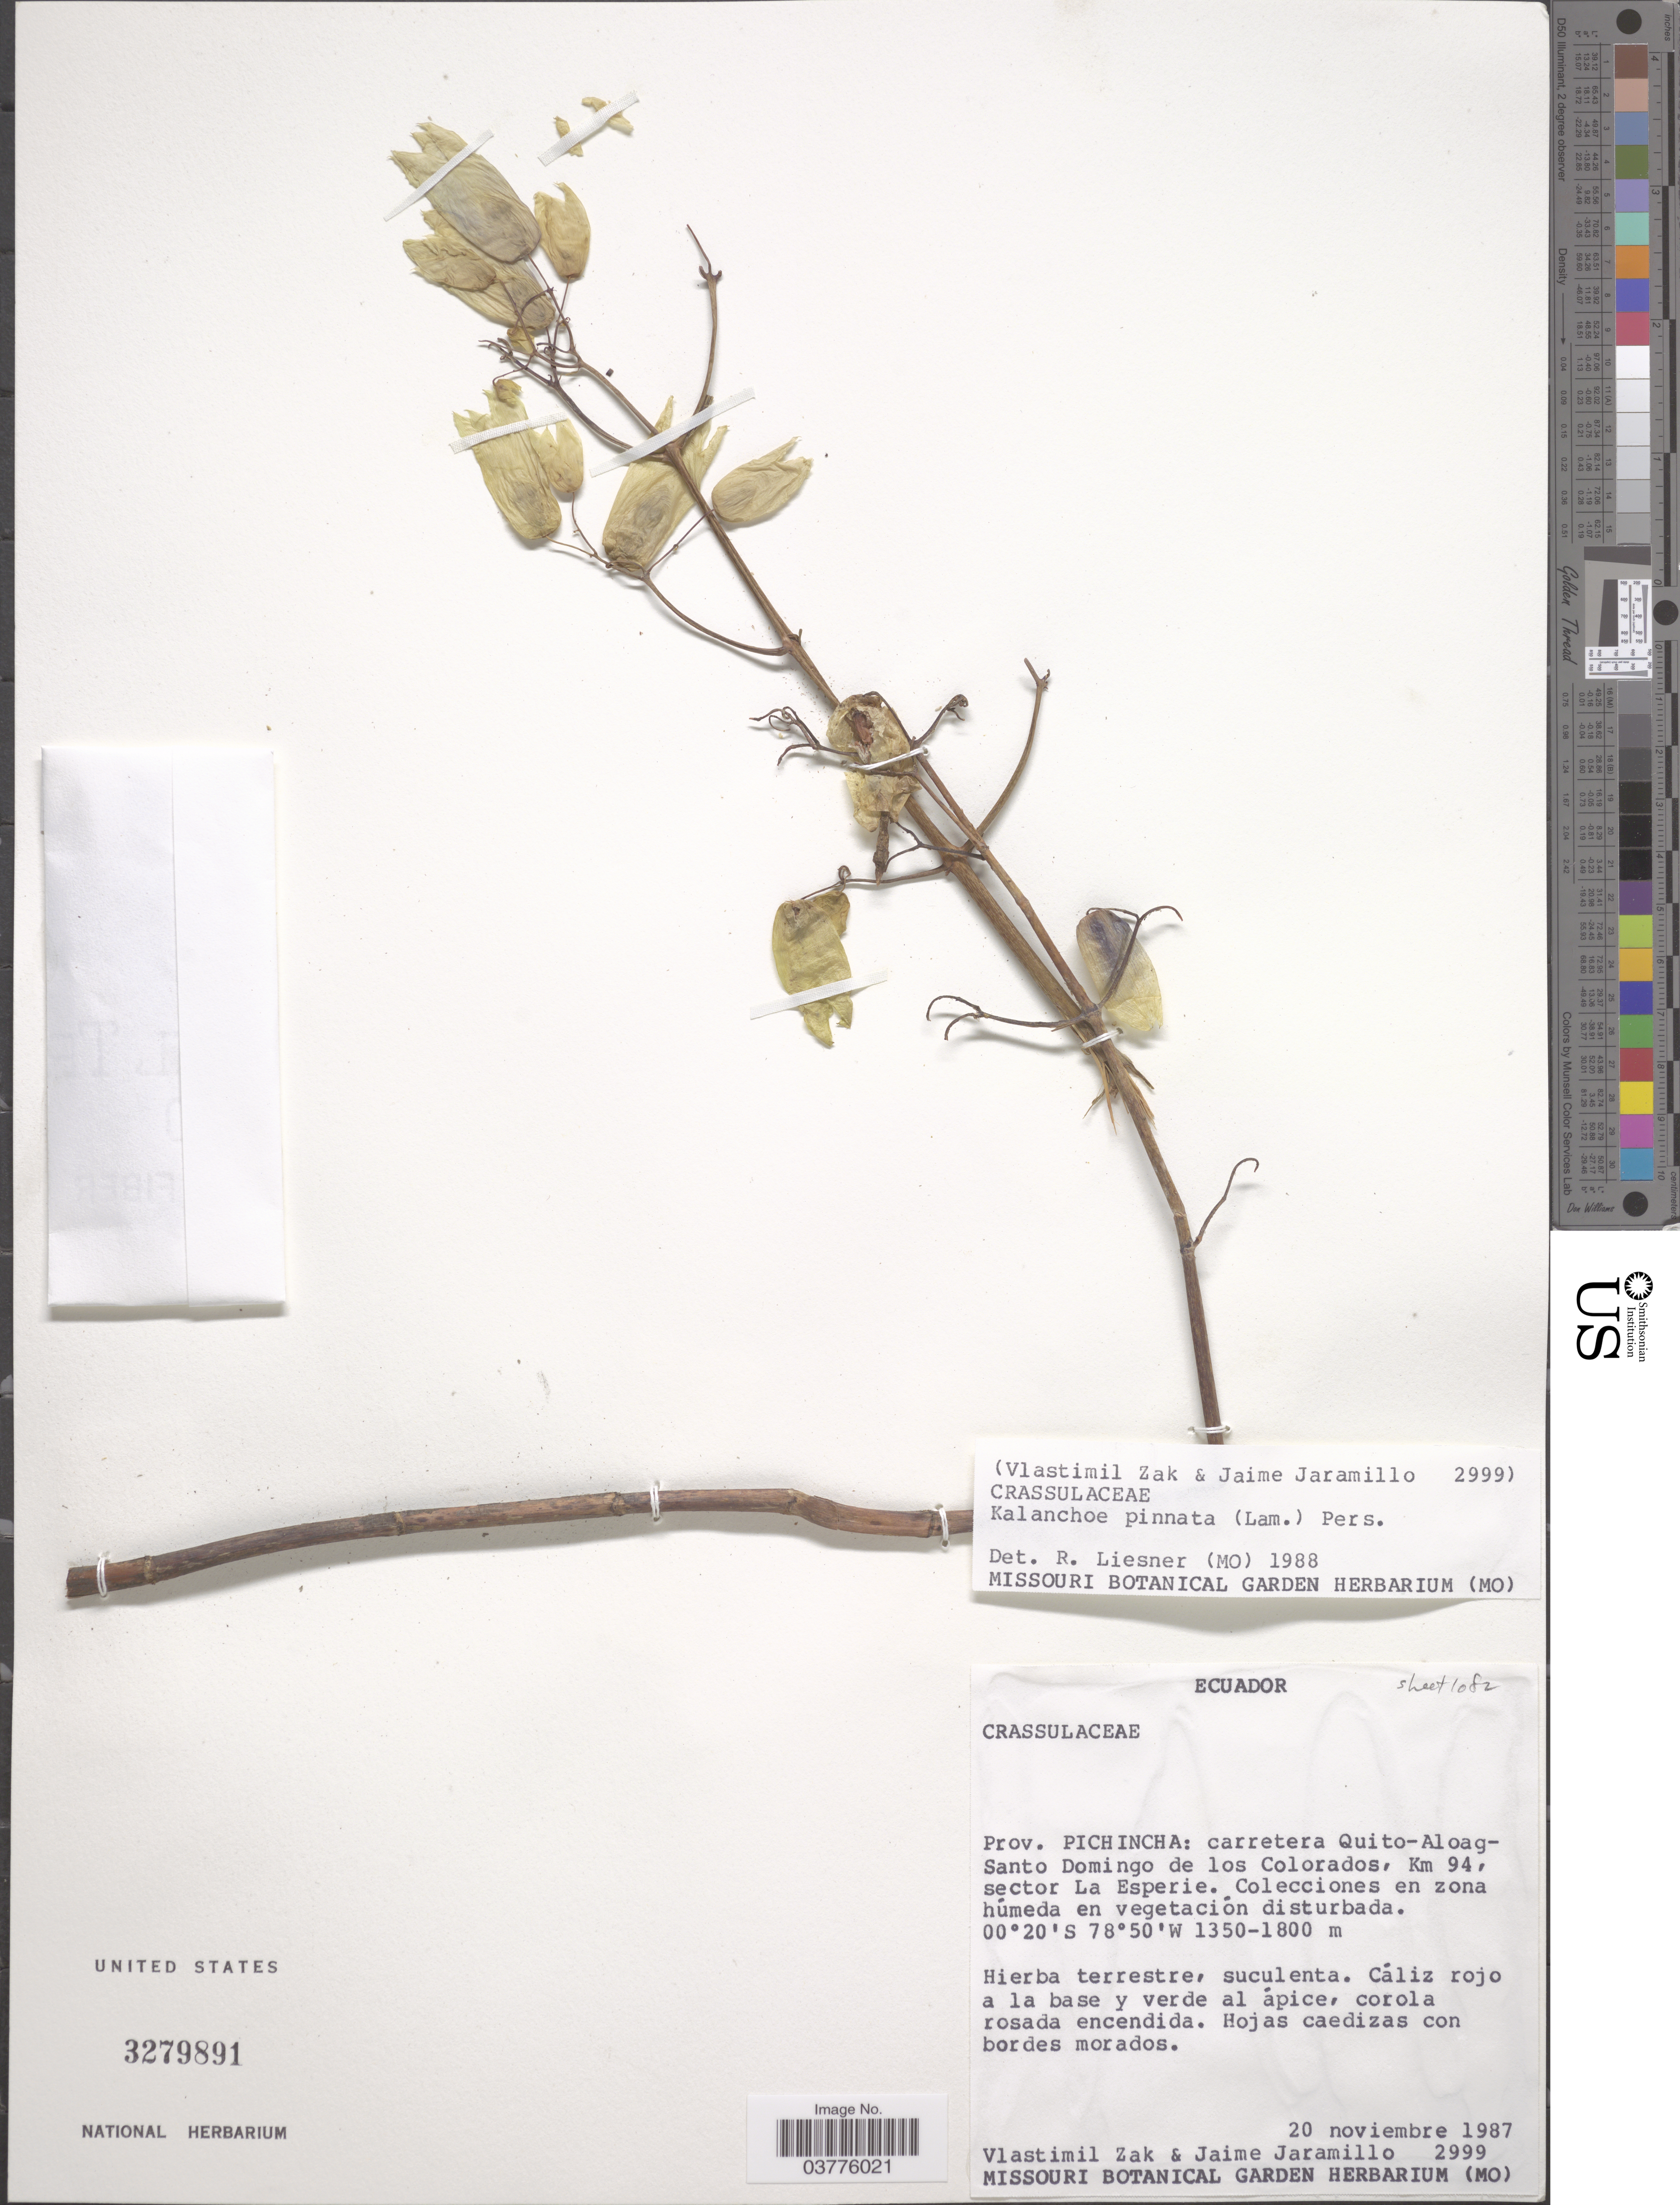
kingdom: Plantae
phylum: Tracheophyta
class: Magnoliopsida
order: Saxifragales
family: Crassulaceae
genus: Bryophyllum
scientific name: Bryophyllum pinnatum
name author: (Lam.) Oken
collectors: V. Zak & J. Jaramillo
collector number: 2999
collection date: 1987-11-20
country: Ecuador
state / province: Pichincha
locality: Carretera Quito-Aloag-Santo Domingo de los Colorados, Km 94, sector La Esperie.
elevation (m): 1350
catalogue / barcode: US 3279891